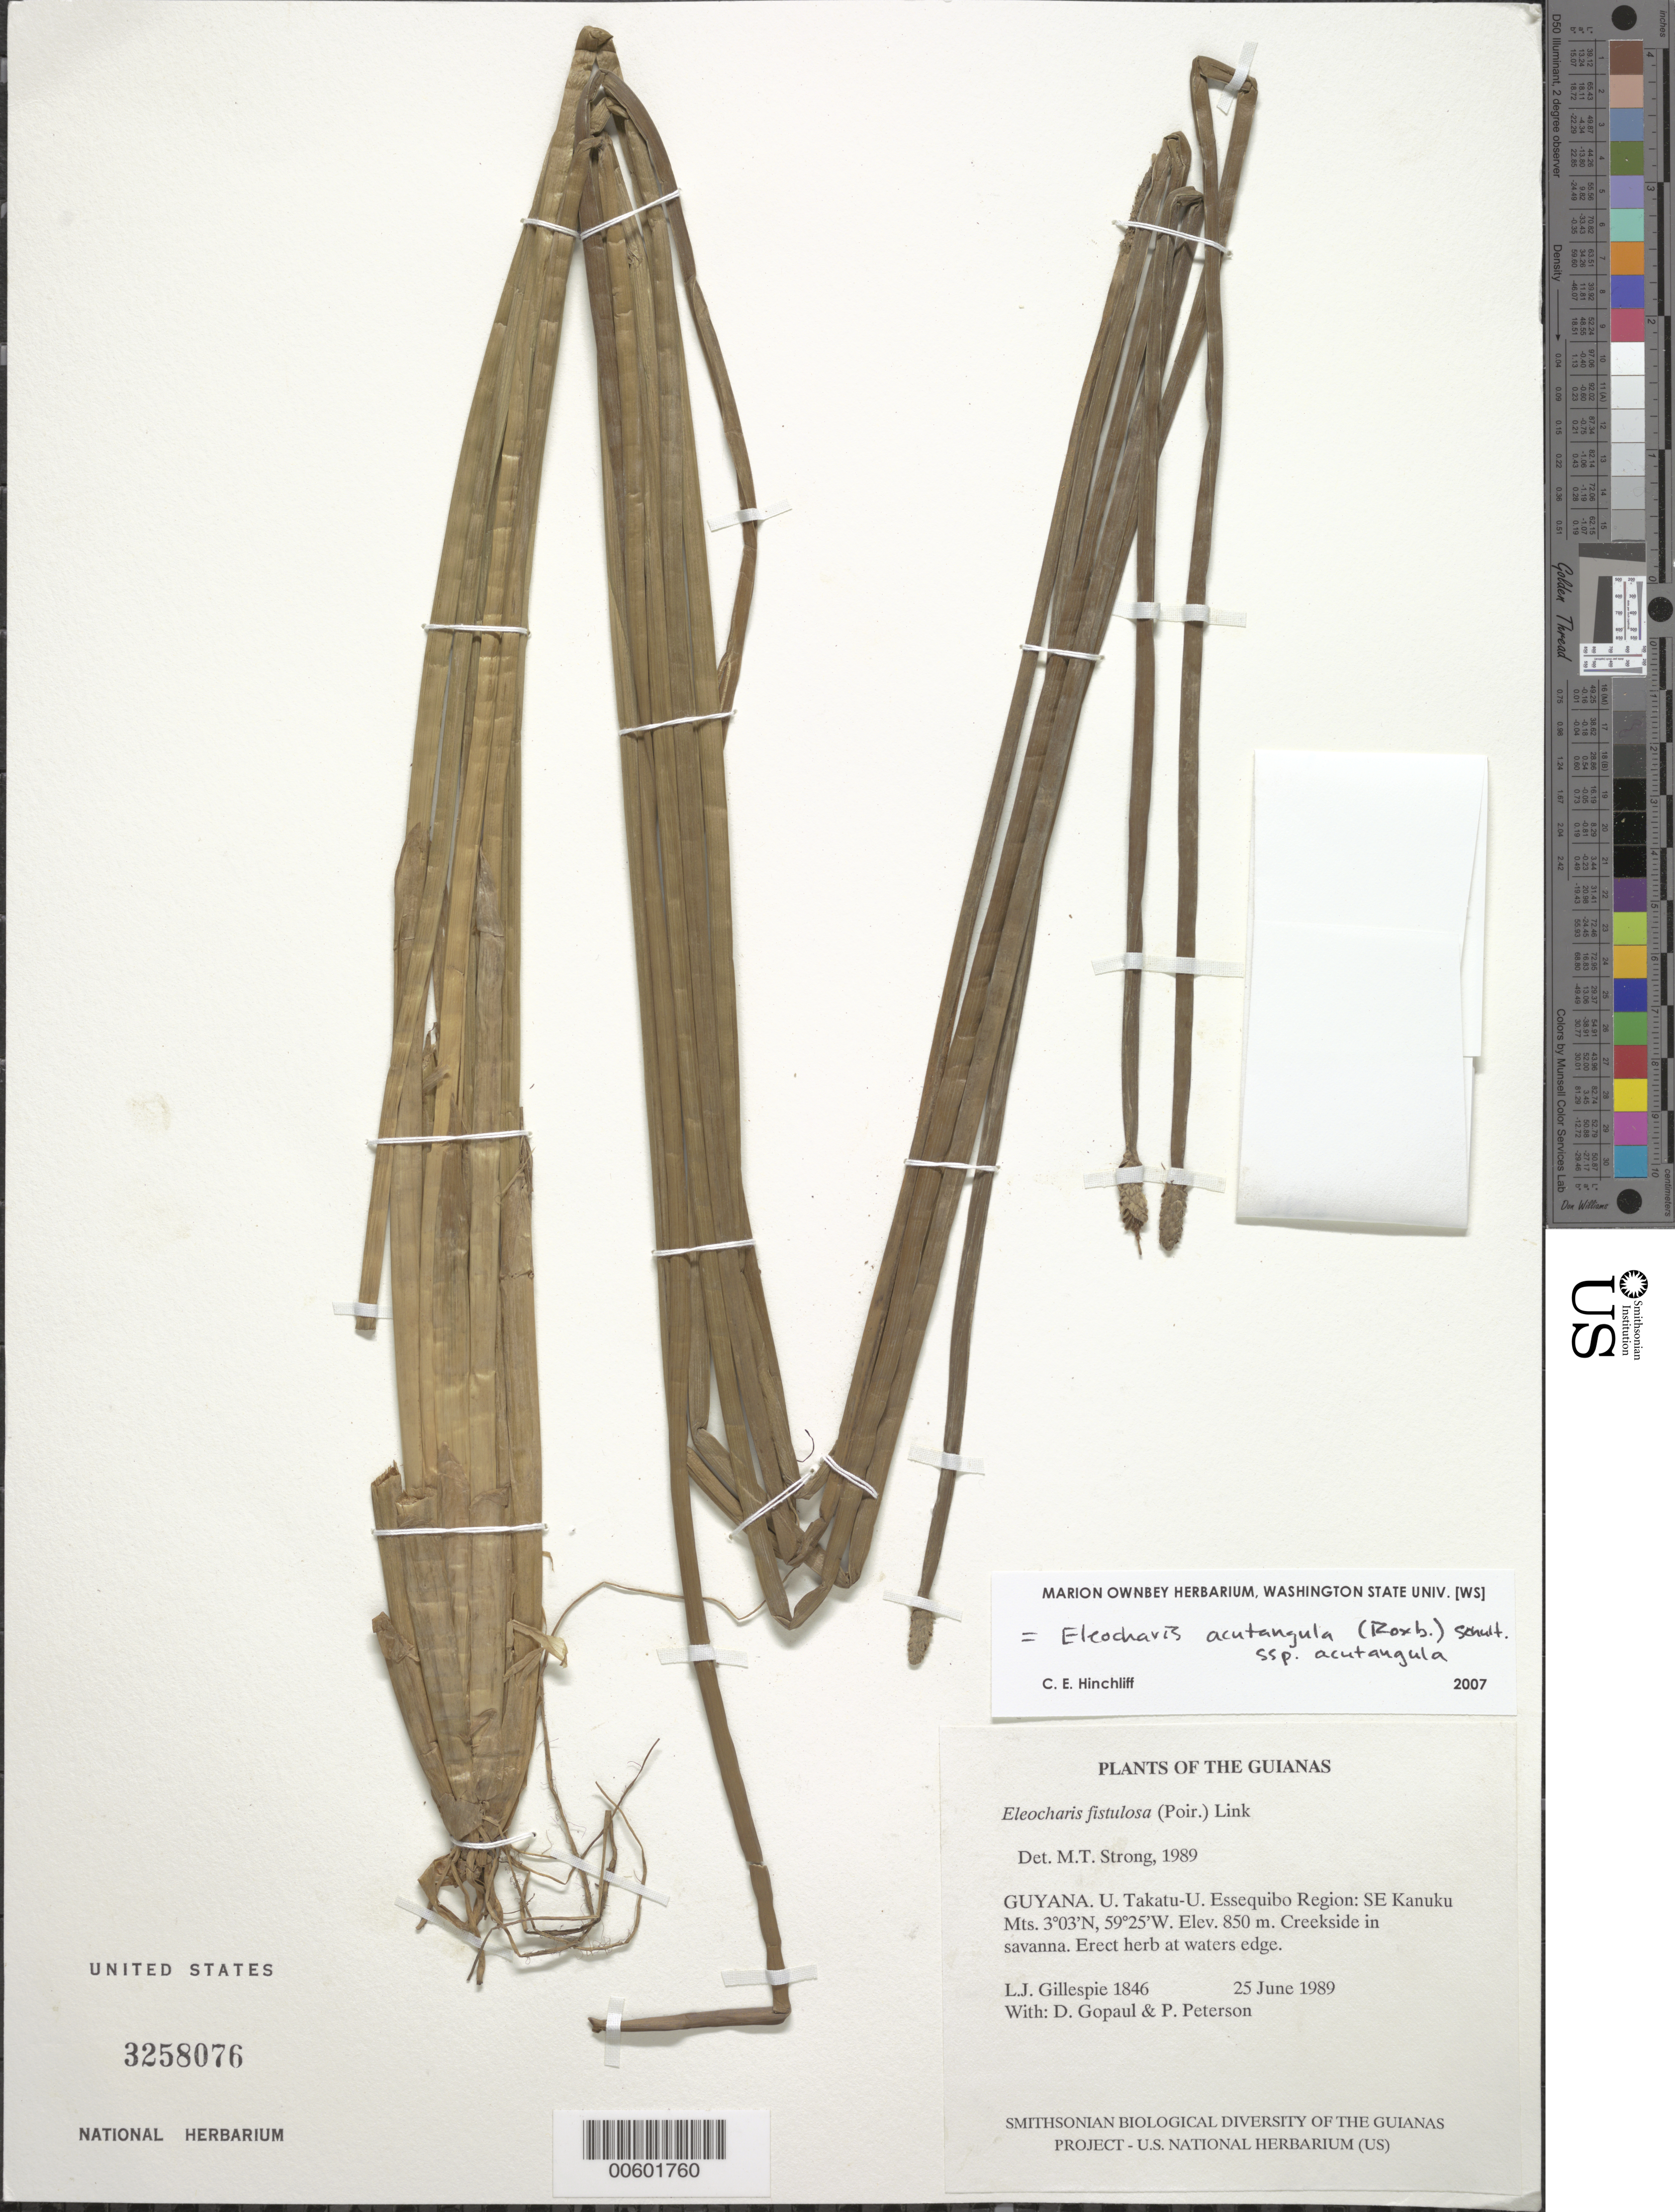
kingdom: Plantae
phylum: Tracheophyta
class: Liliopsida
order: Poales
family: Cyperaceae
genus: Eleocharis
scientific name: Eleocharis acutangula subsp. acutangula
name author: (Roxb.) Schult.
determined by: Hinchliff, C. E.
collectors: L. J. Gillespie, D. Gopaul & P. M. Peterson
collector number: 1846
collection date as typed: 25 June 1989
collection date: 1989-06-25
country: Guyana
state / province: U. Takutu-U. Essequibo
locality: SE Kanuku Mts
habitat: Creekside in savanna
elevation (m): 250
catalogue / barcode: US 3258076